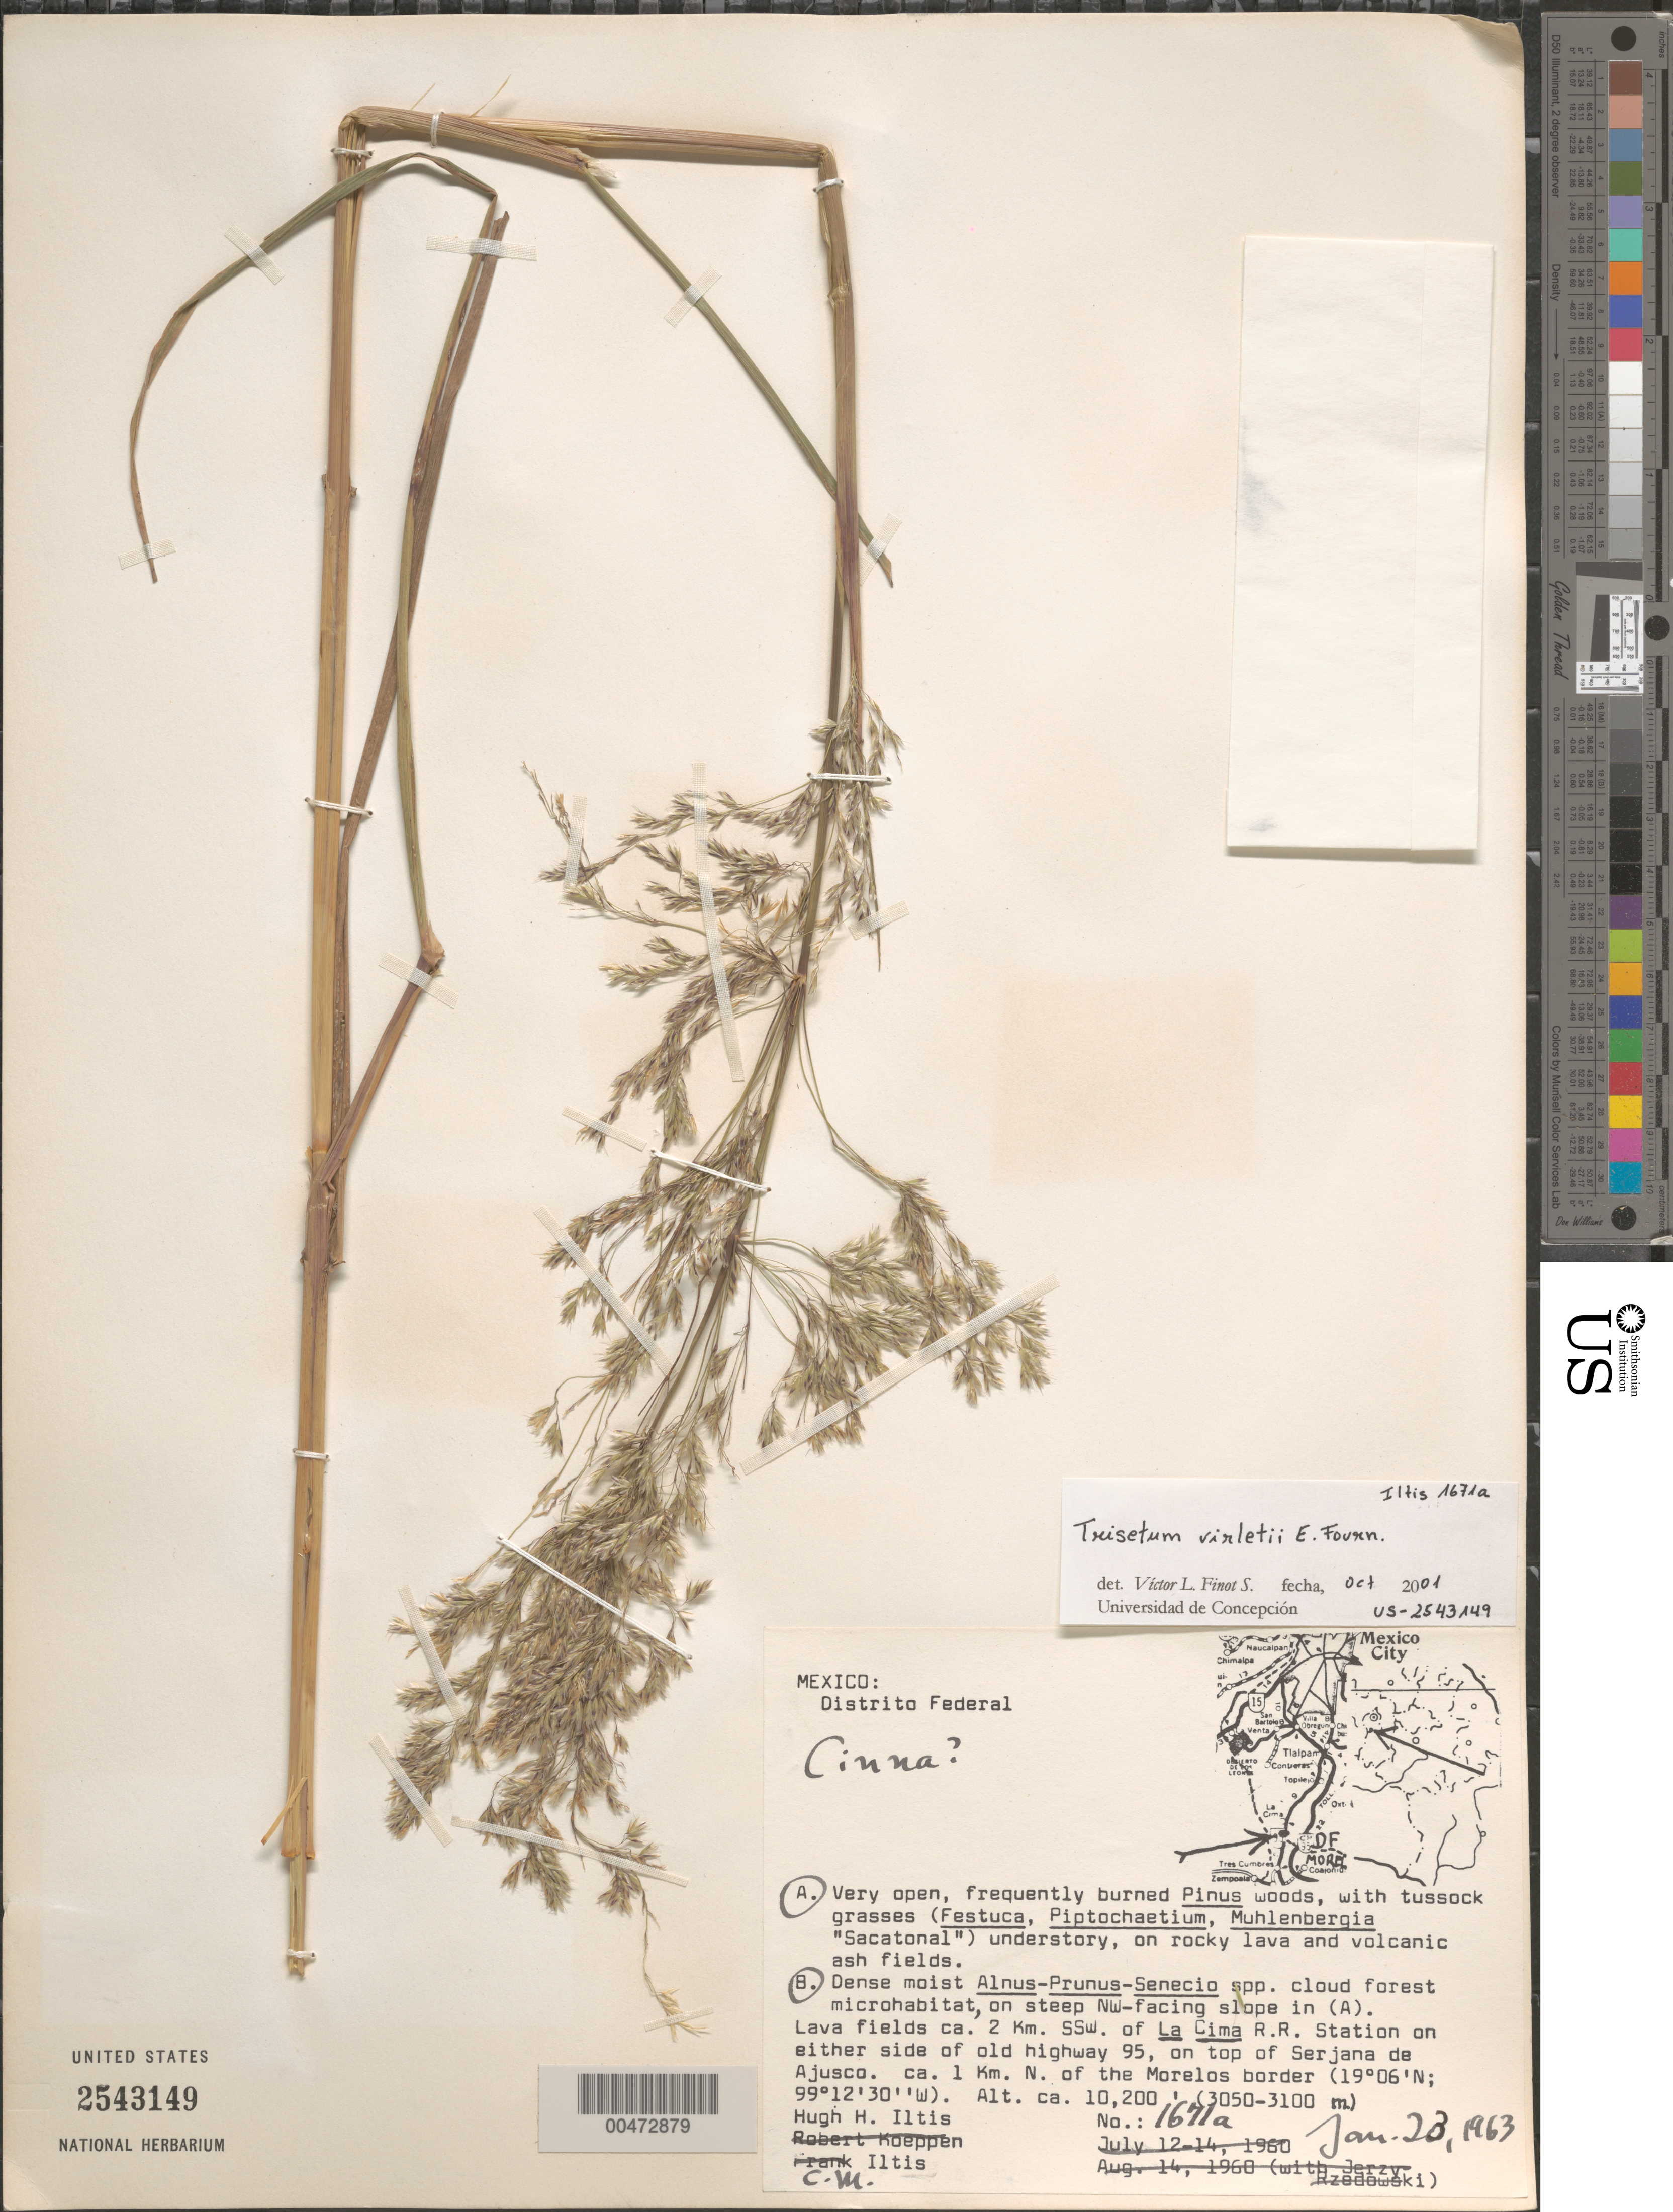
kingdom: Plantae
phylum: Tracheophyta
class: Liliopsida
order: Poales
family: Poaceae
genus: Peyritschia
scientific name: Peyritschia virletii ined.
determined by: Poaceae Reorganization Project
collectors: H. H. Iltis & C. M Iltis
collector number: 1671a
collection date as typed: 23 Jan 1963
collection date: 1963-01-23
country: Mexico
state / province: Distrito Federal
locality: Ca. 2 km SSW of La Cima R.R. Station on either side of old hwy 95, on top of Serjana de Ajusco, ca. 1 km N of Morelos border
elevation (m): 3050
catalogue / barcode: US 2543149